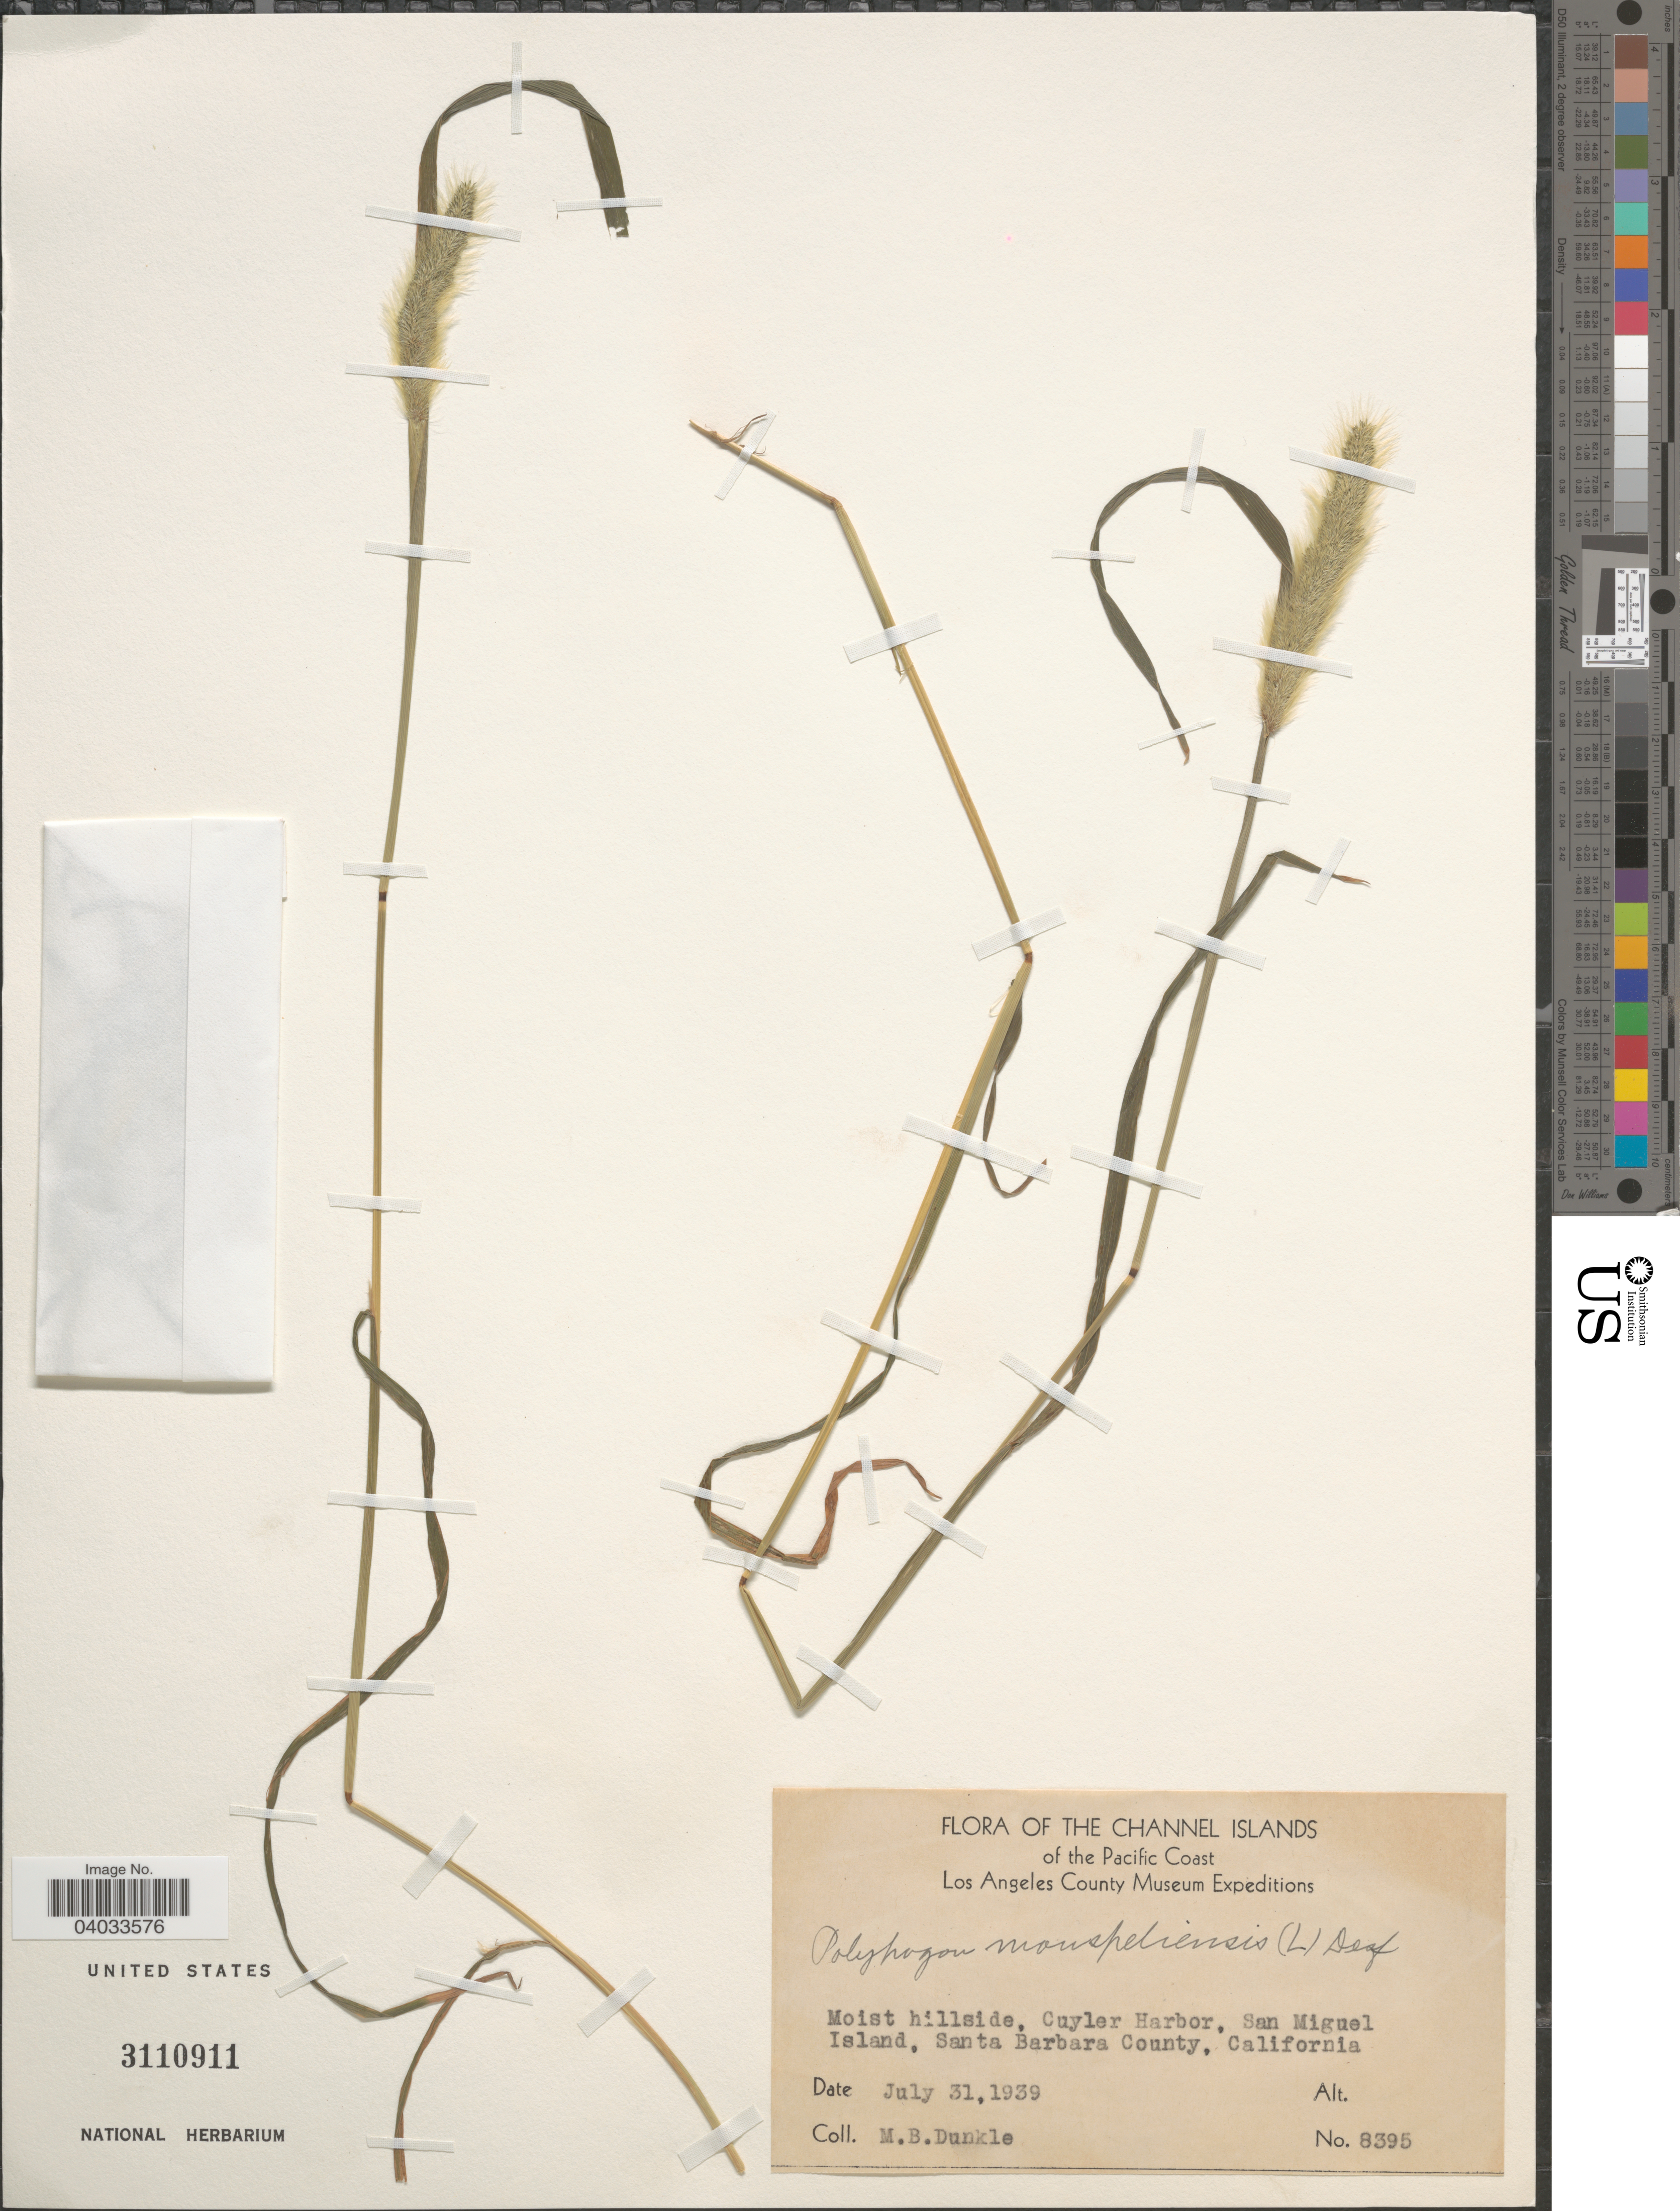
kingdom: Plantae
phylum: Tracheophyta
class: Liliopsida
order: Poales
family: Poaceae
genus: Polypogon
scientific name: Polypogon monspeliensis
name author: (L.) Desf.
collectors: M. Dunkle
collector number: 8395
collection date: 1939-07-31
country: United States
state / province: California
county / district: Santa Barbara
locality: The Channel Islands of the Pacific Coast. Moist hillside, Cuyler Harbor, San Miguel Island, Santa Barbara County.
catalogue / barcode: US 3110911